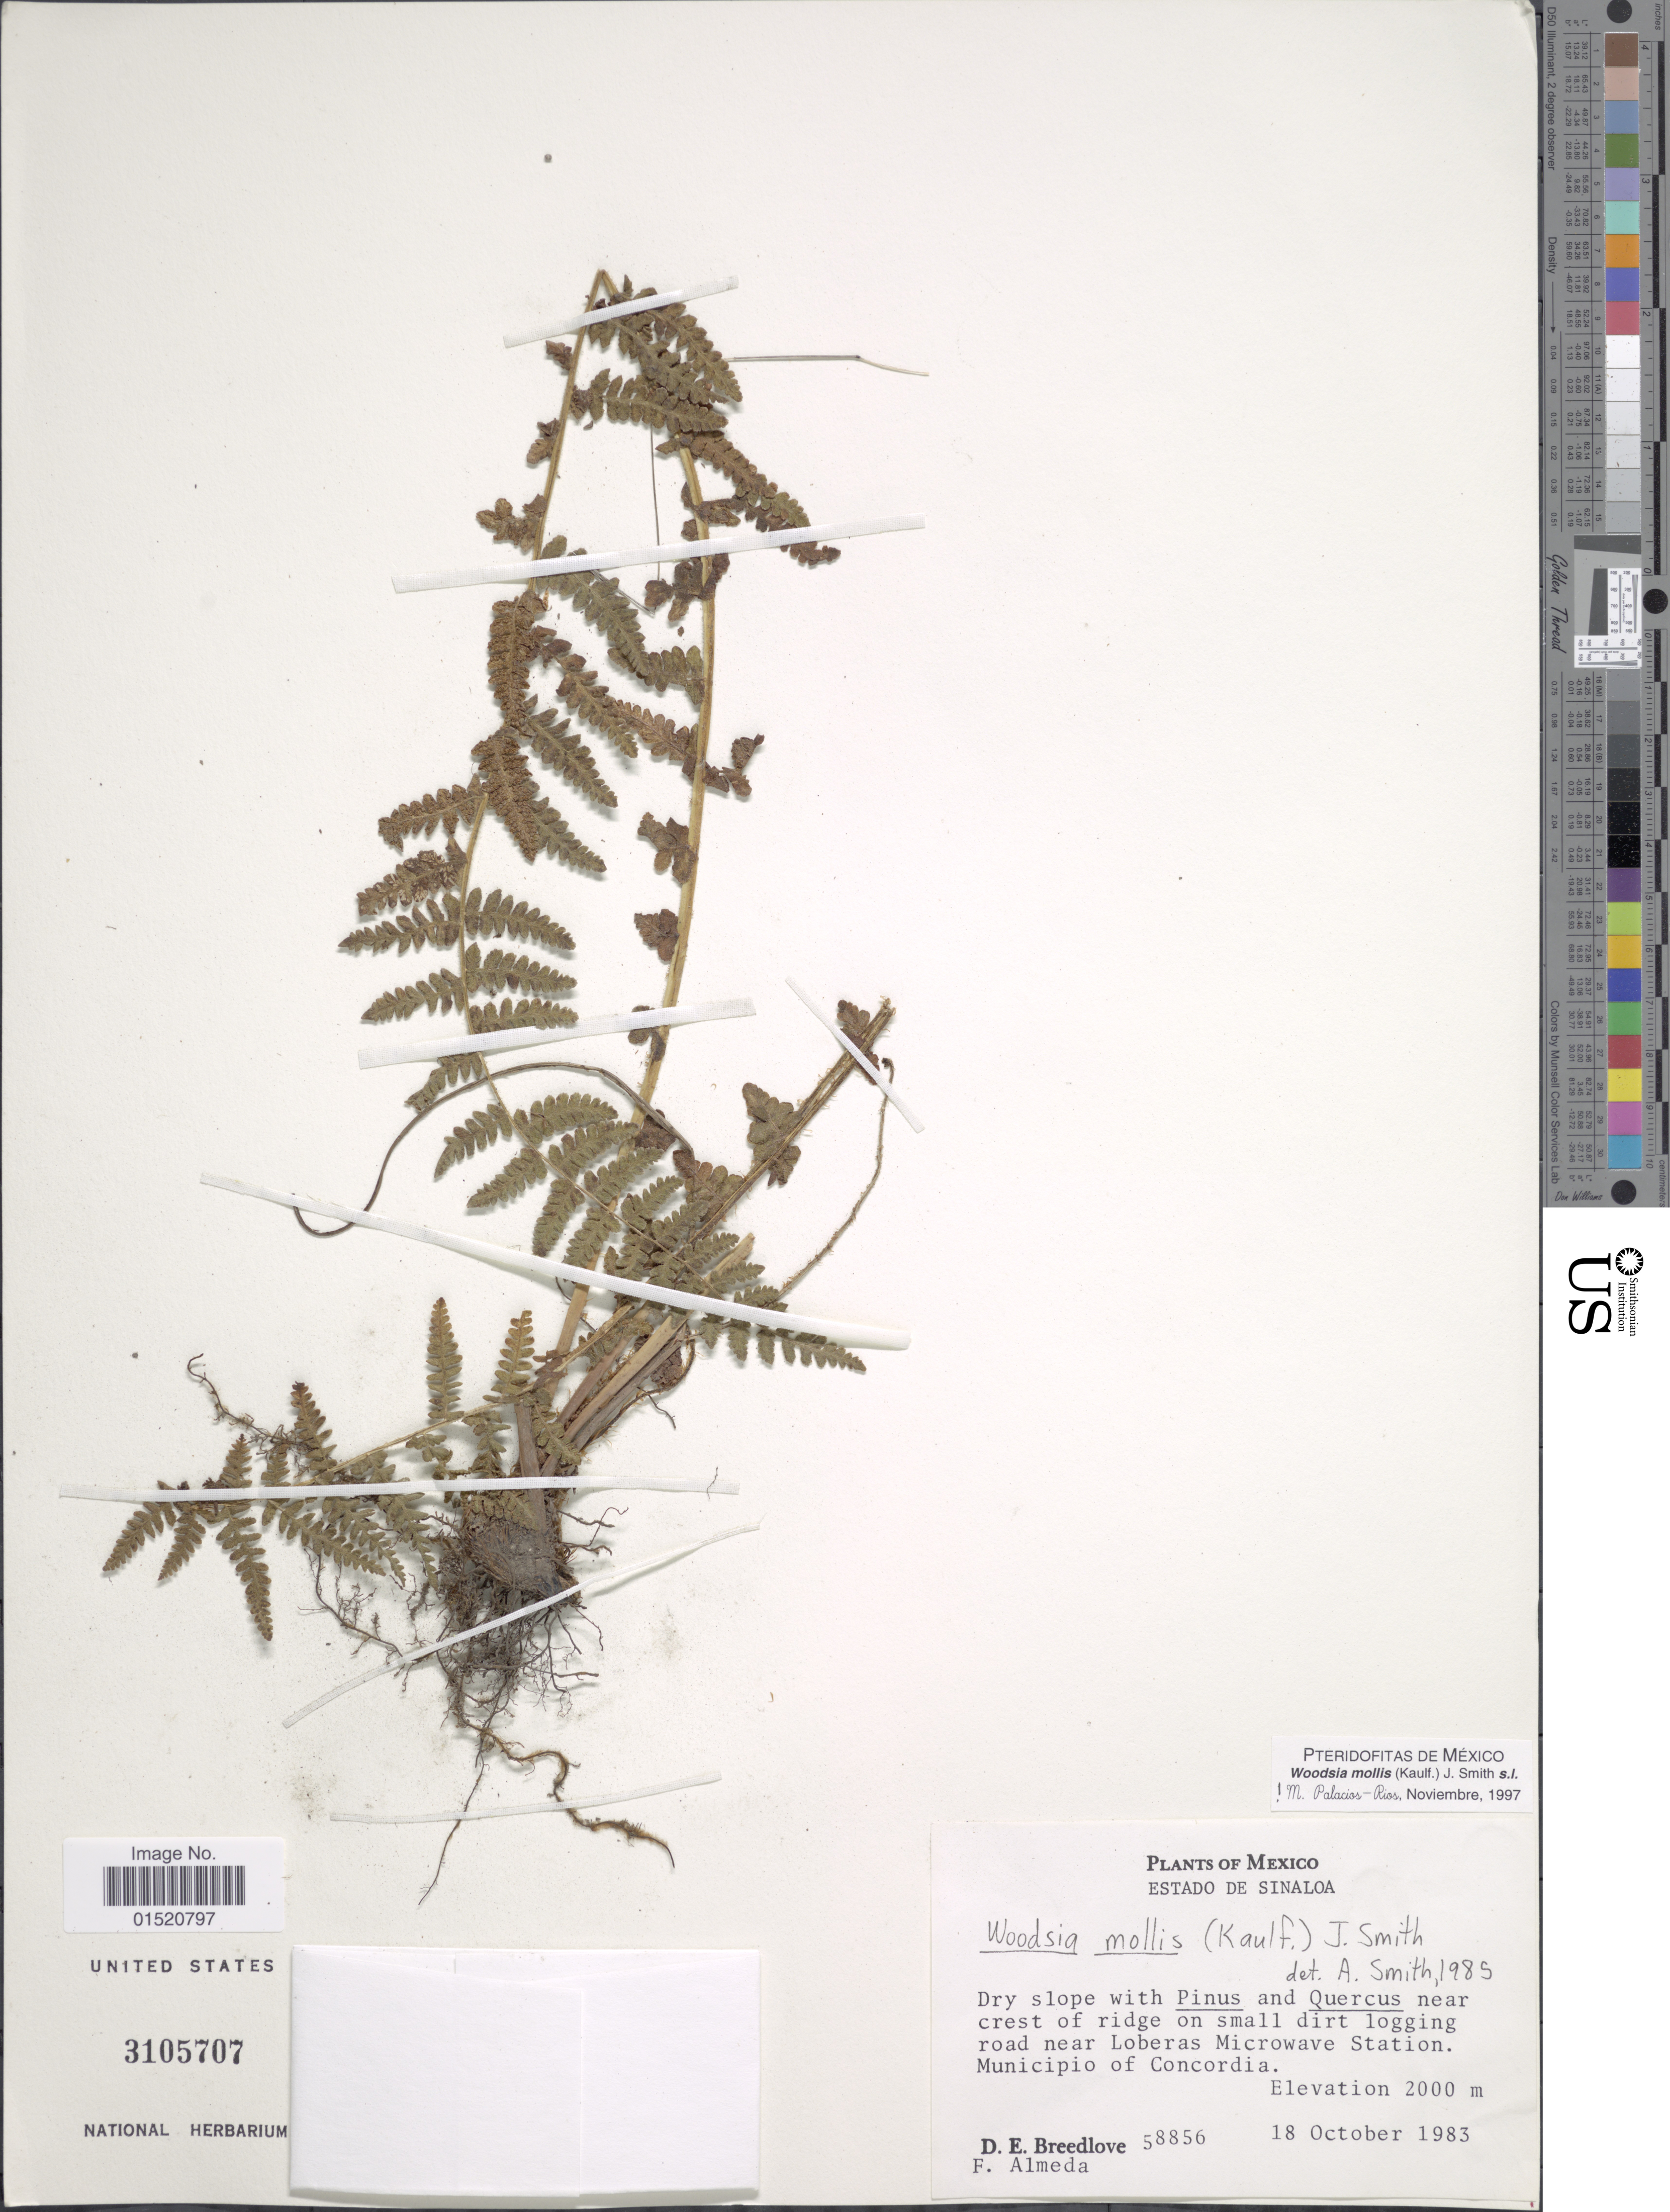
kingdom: Plantae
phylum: Tracheophyta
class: Polypodiopsida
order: Polypodiales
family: Woodsiaceae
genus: Woodsia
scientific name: Woodsia mollis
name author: (Kaulf.) J. Sm.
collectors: D. E. Breedlove & F. Almeda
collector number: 58856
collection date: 1983-10-18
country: Mexico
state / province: Sinaloa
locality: Near crest of ridge on small dirt logging road near Loberas Microwave Station Municpio of Concordia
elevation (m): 2000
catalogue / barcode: US 3105707